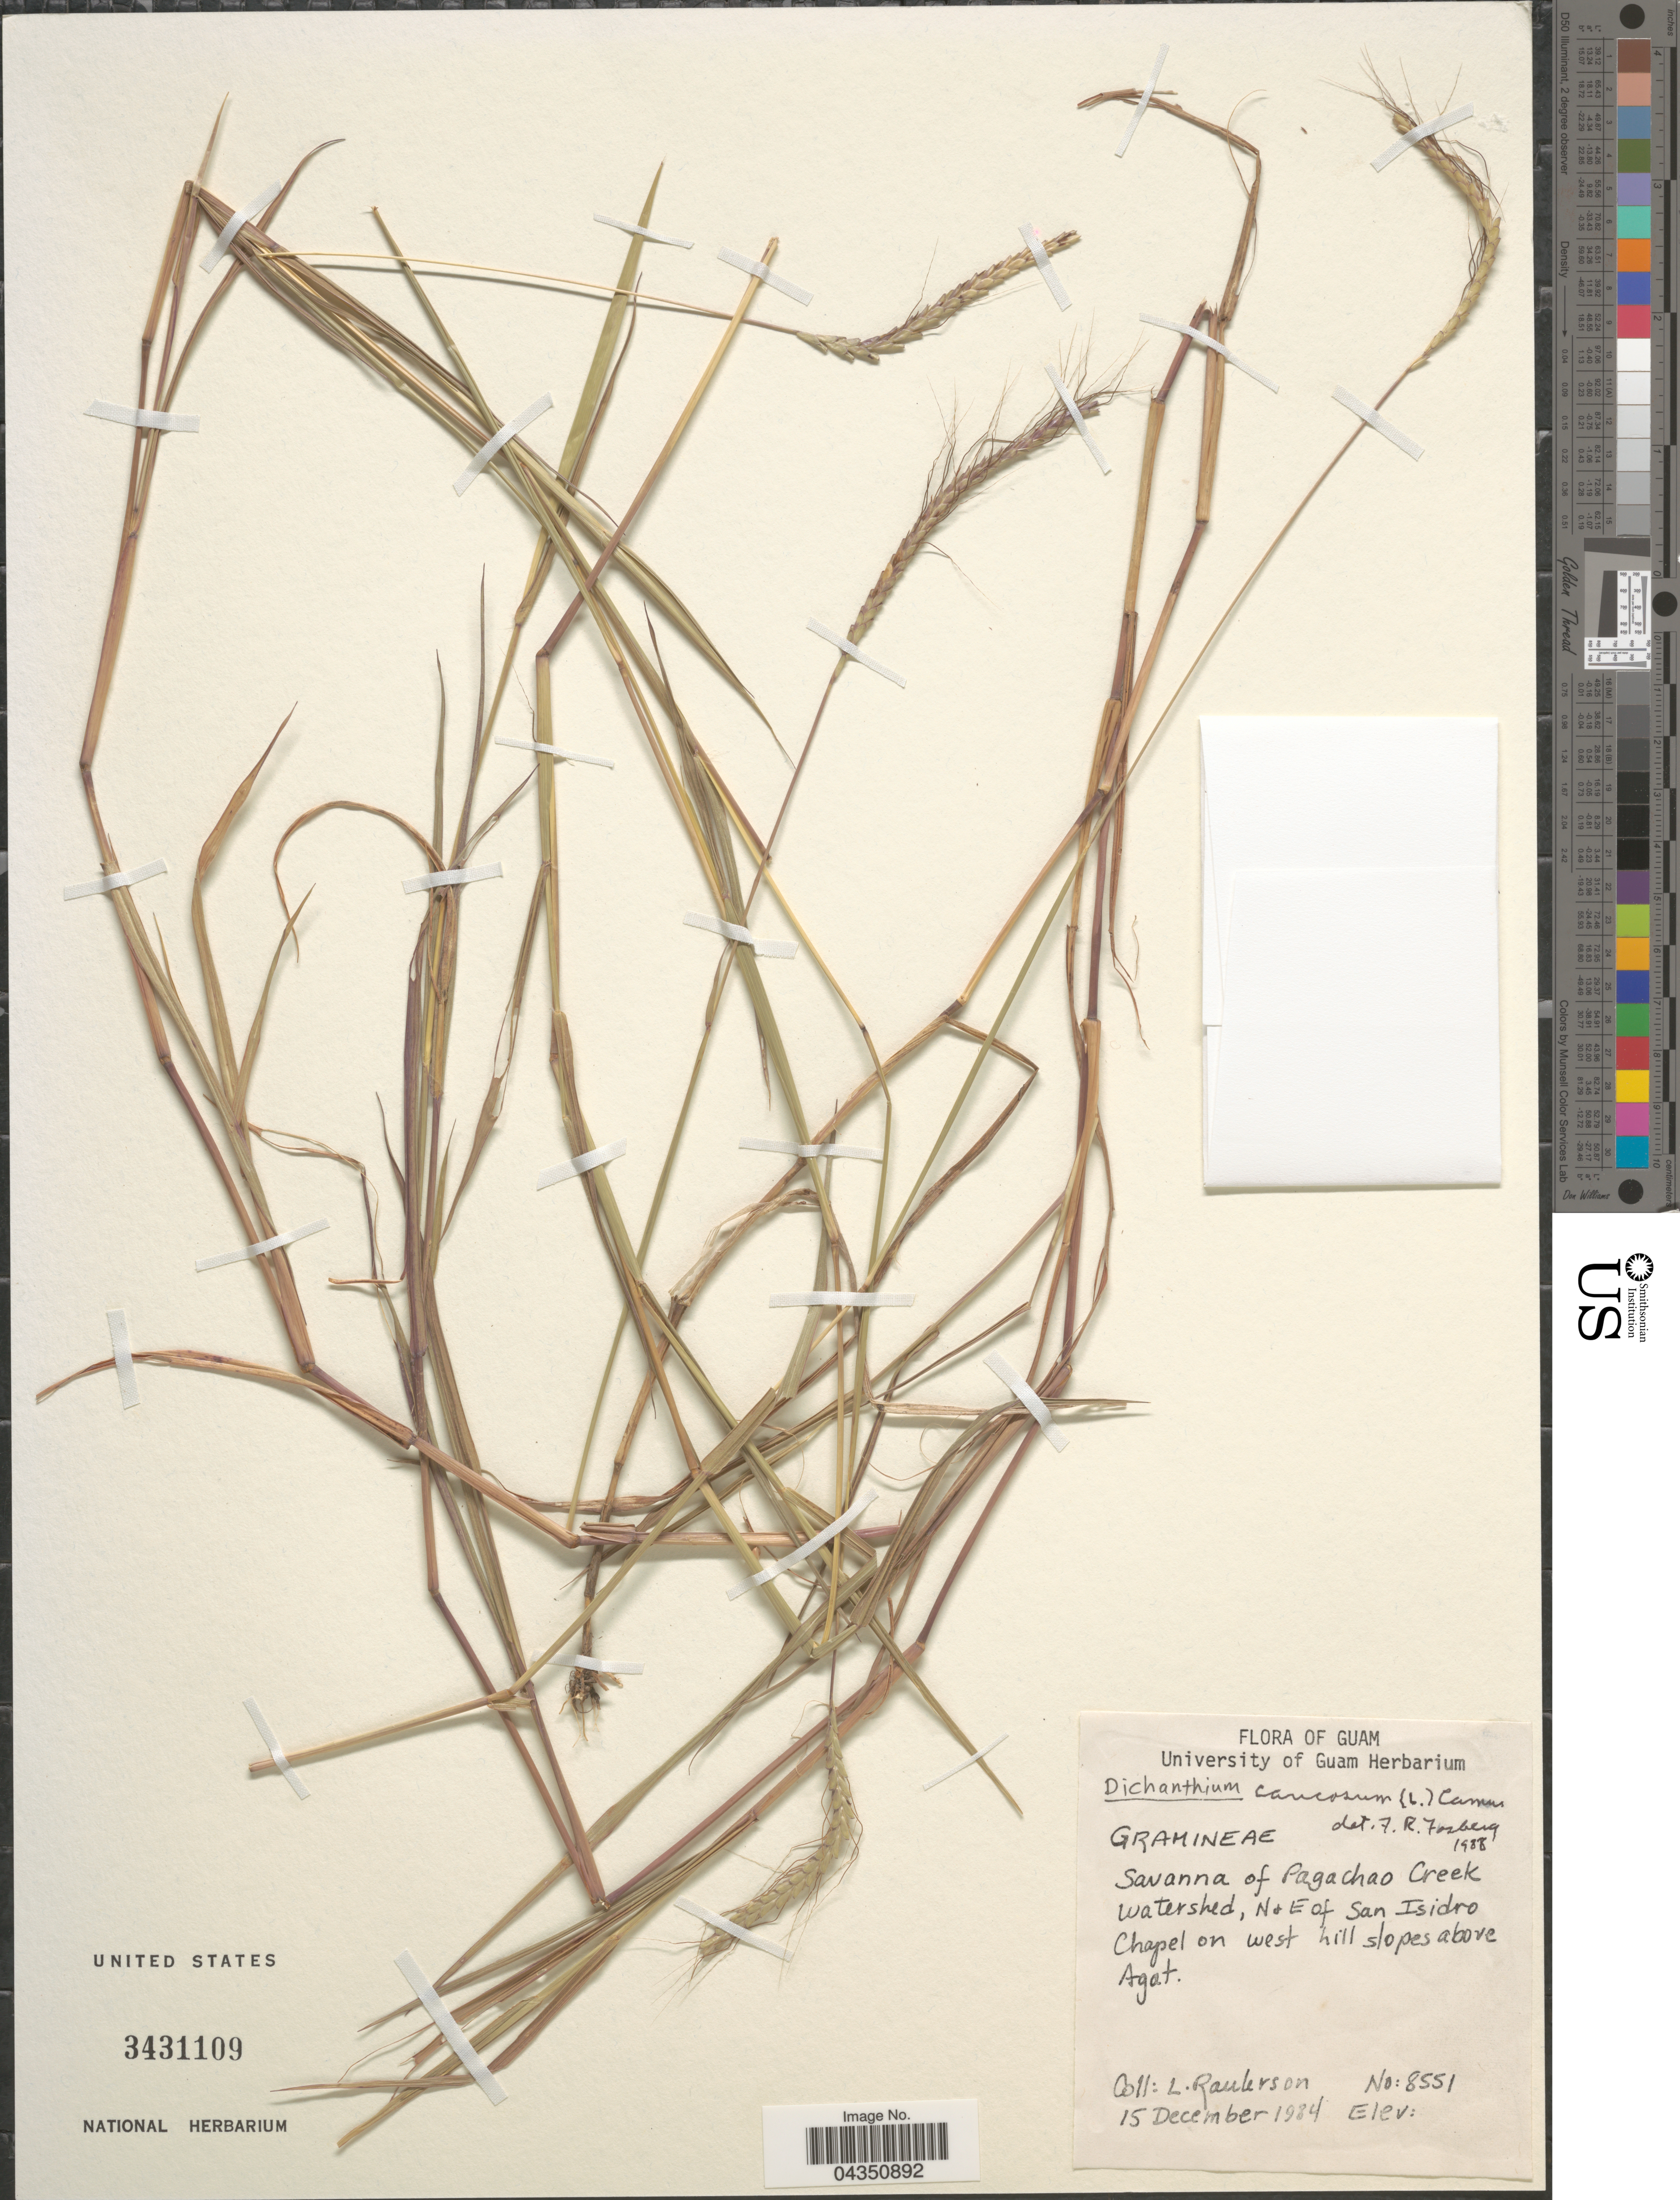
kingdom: Plantae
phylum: Tracheophyta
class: Liliopsida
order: Poales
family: Poaceae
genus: Dichanthium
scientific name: Dichanthium caricosum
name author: (L.) A. Camus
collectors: L. Raulerson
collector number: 8551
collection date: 1984-12-15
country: Guam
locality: Savanna of Pagachao Creek watershed, N&E of San Isidro Chapel on west hill slopes above Agat.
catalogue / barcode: US 3431109